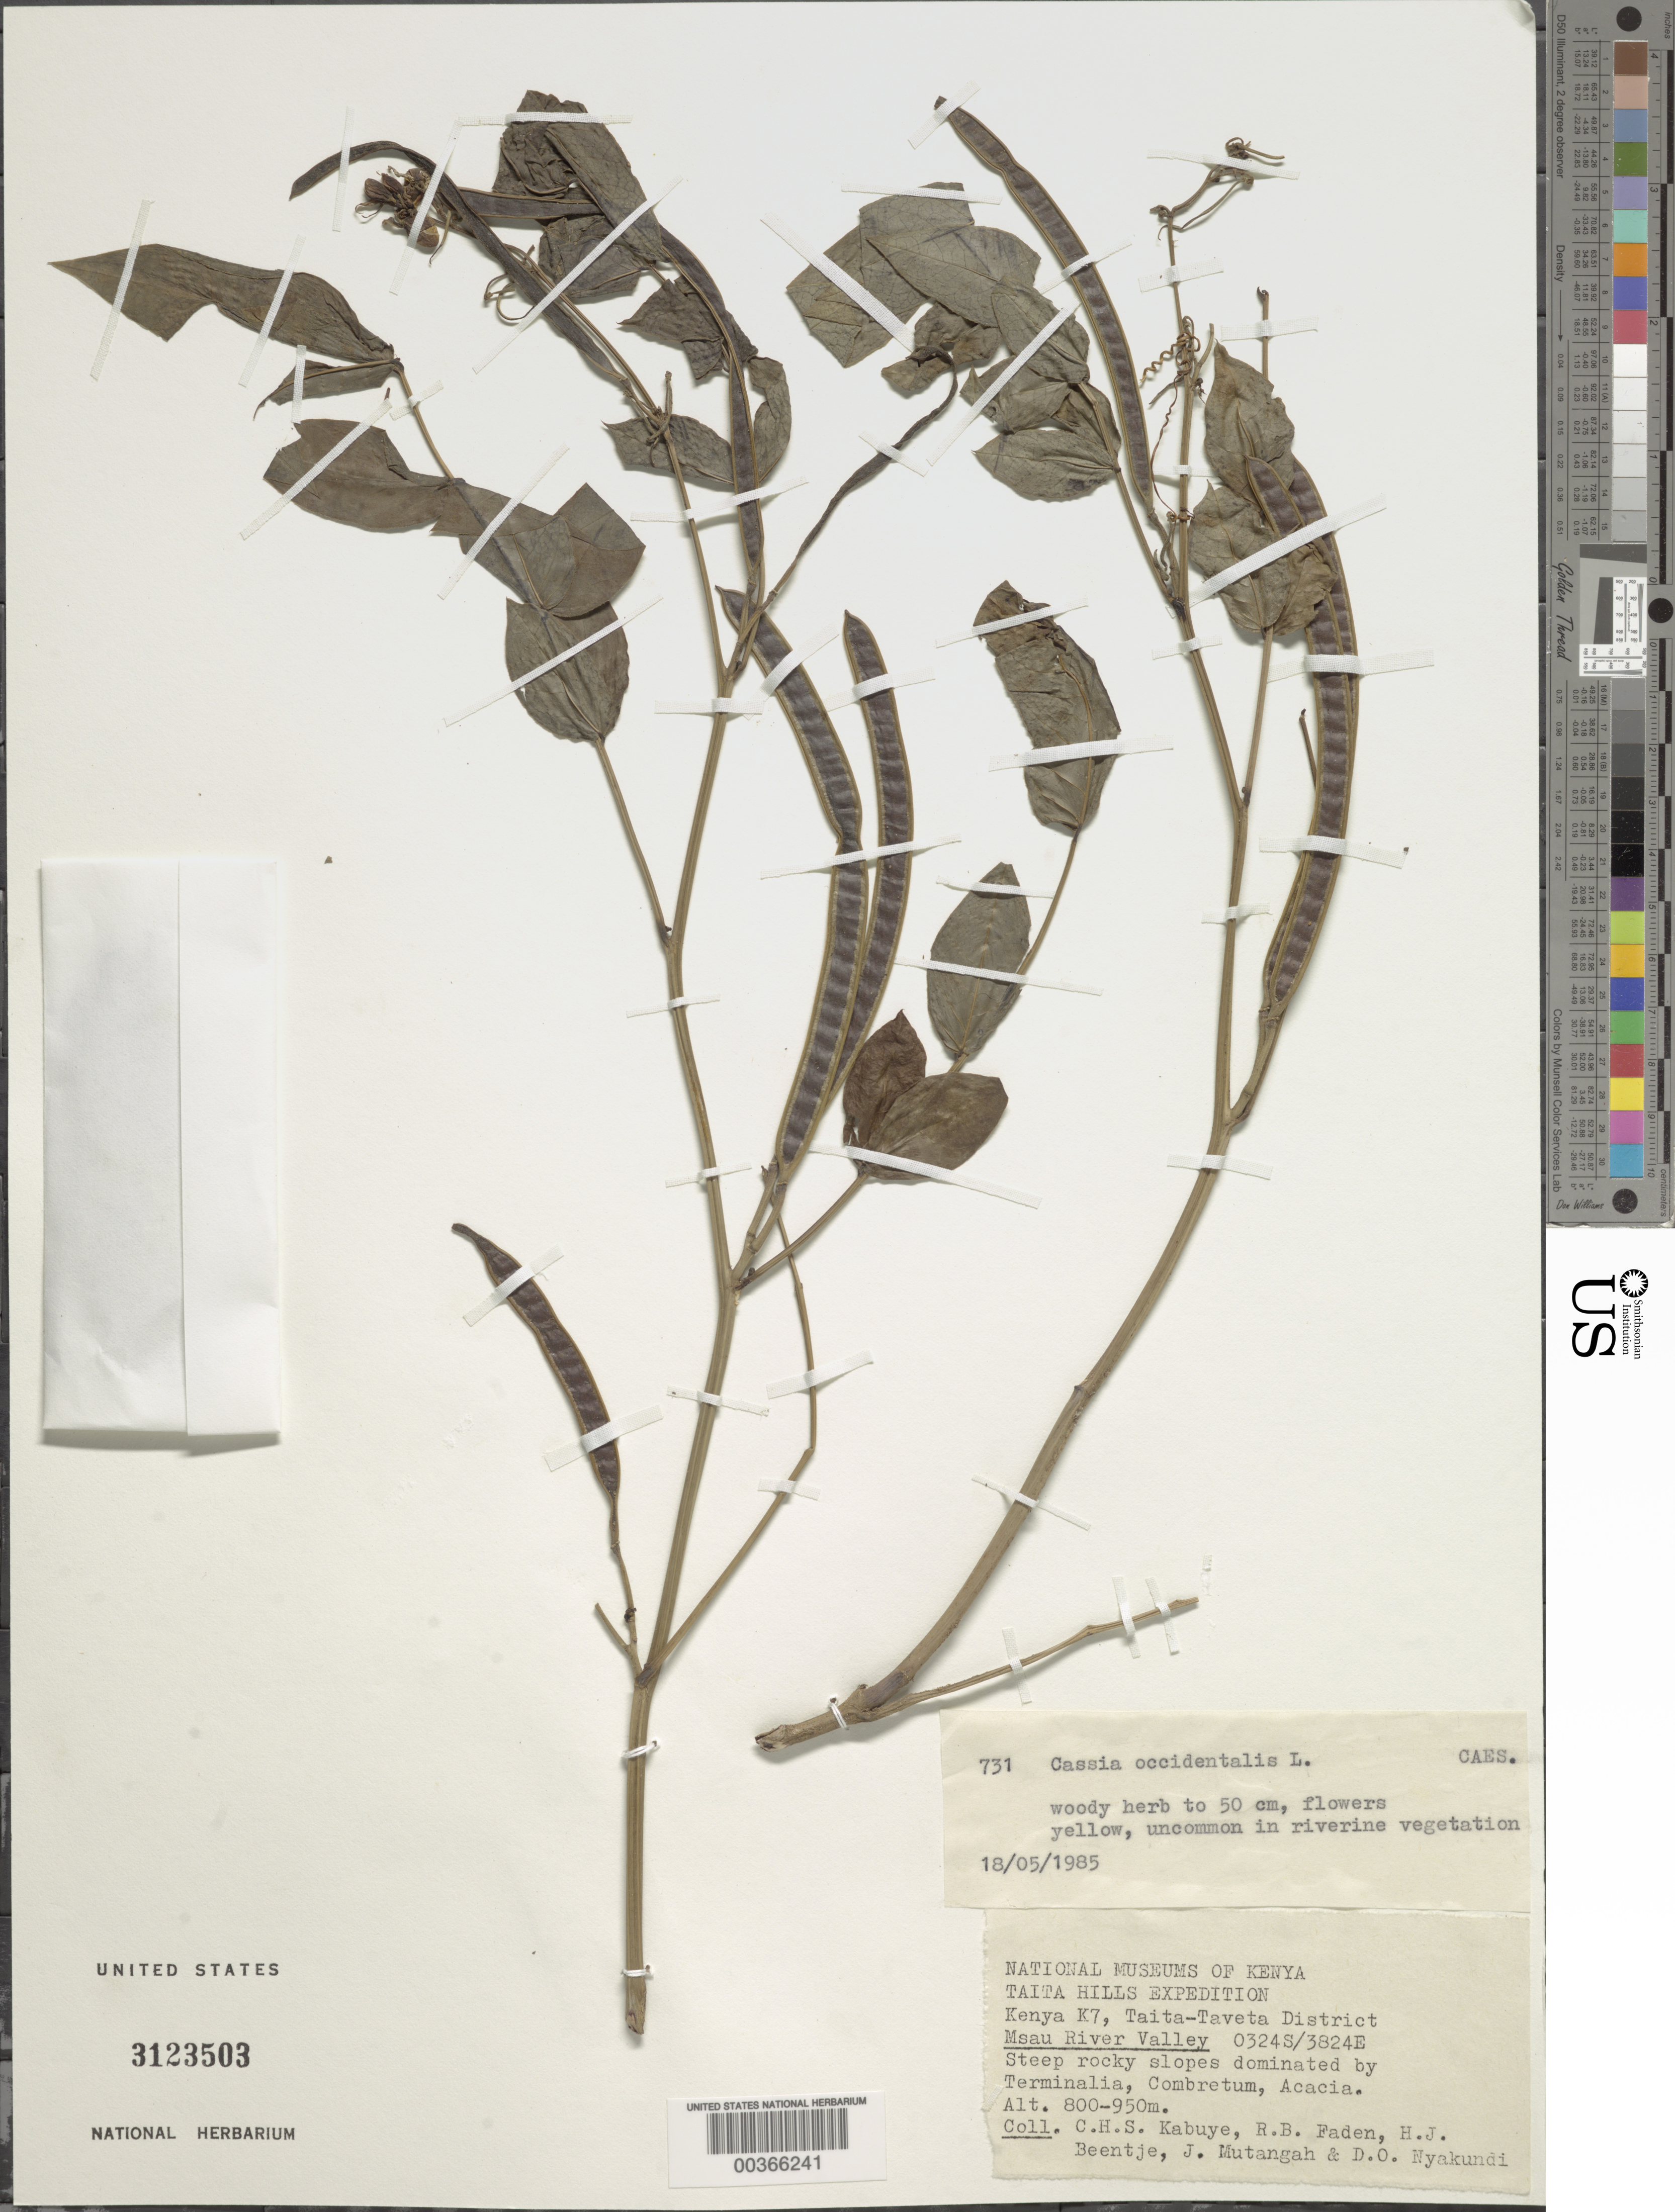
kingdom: Plantae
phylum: Tracheophyta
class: Magnoliopsida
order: Fabales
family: Fabaceae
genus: Senna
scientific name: Senna occidentalis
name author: (L.) Link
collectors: C. Kabuye, R. B. Faden, H. J. Beentje, J. Mutangah & D. Nyakundi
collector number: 731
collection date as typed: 18 May 1985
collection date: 1985-05-18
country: Kenya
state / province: Taita Taveta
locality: Msau river valley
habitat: Steep rocky slopes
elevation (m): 800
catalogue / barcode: US 3123503